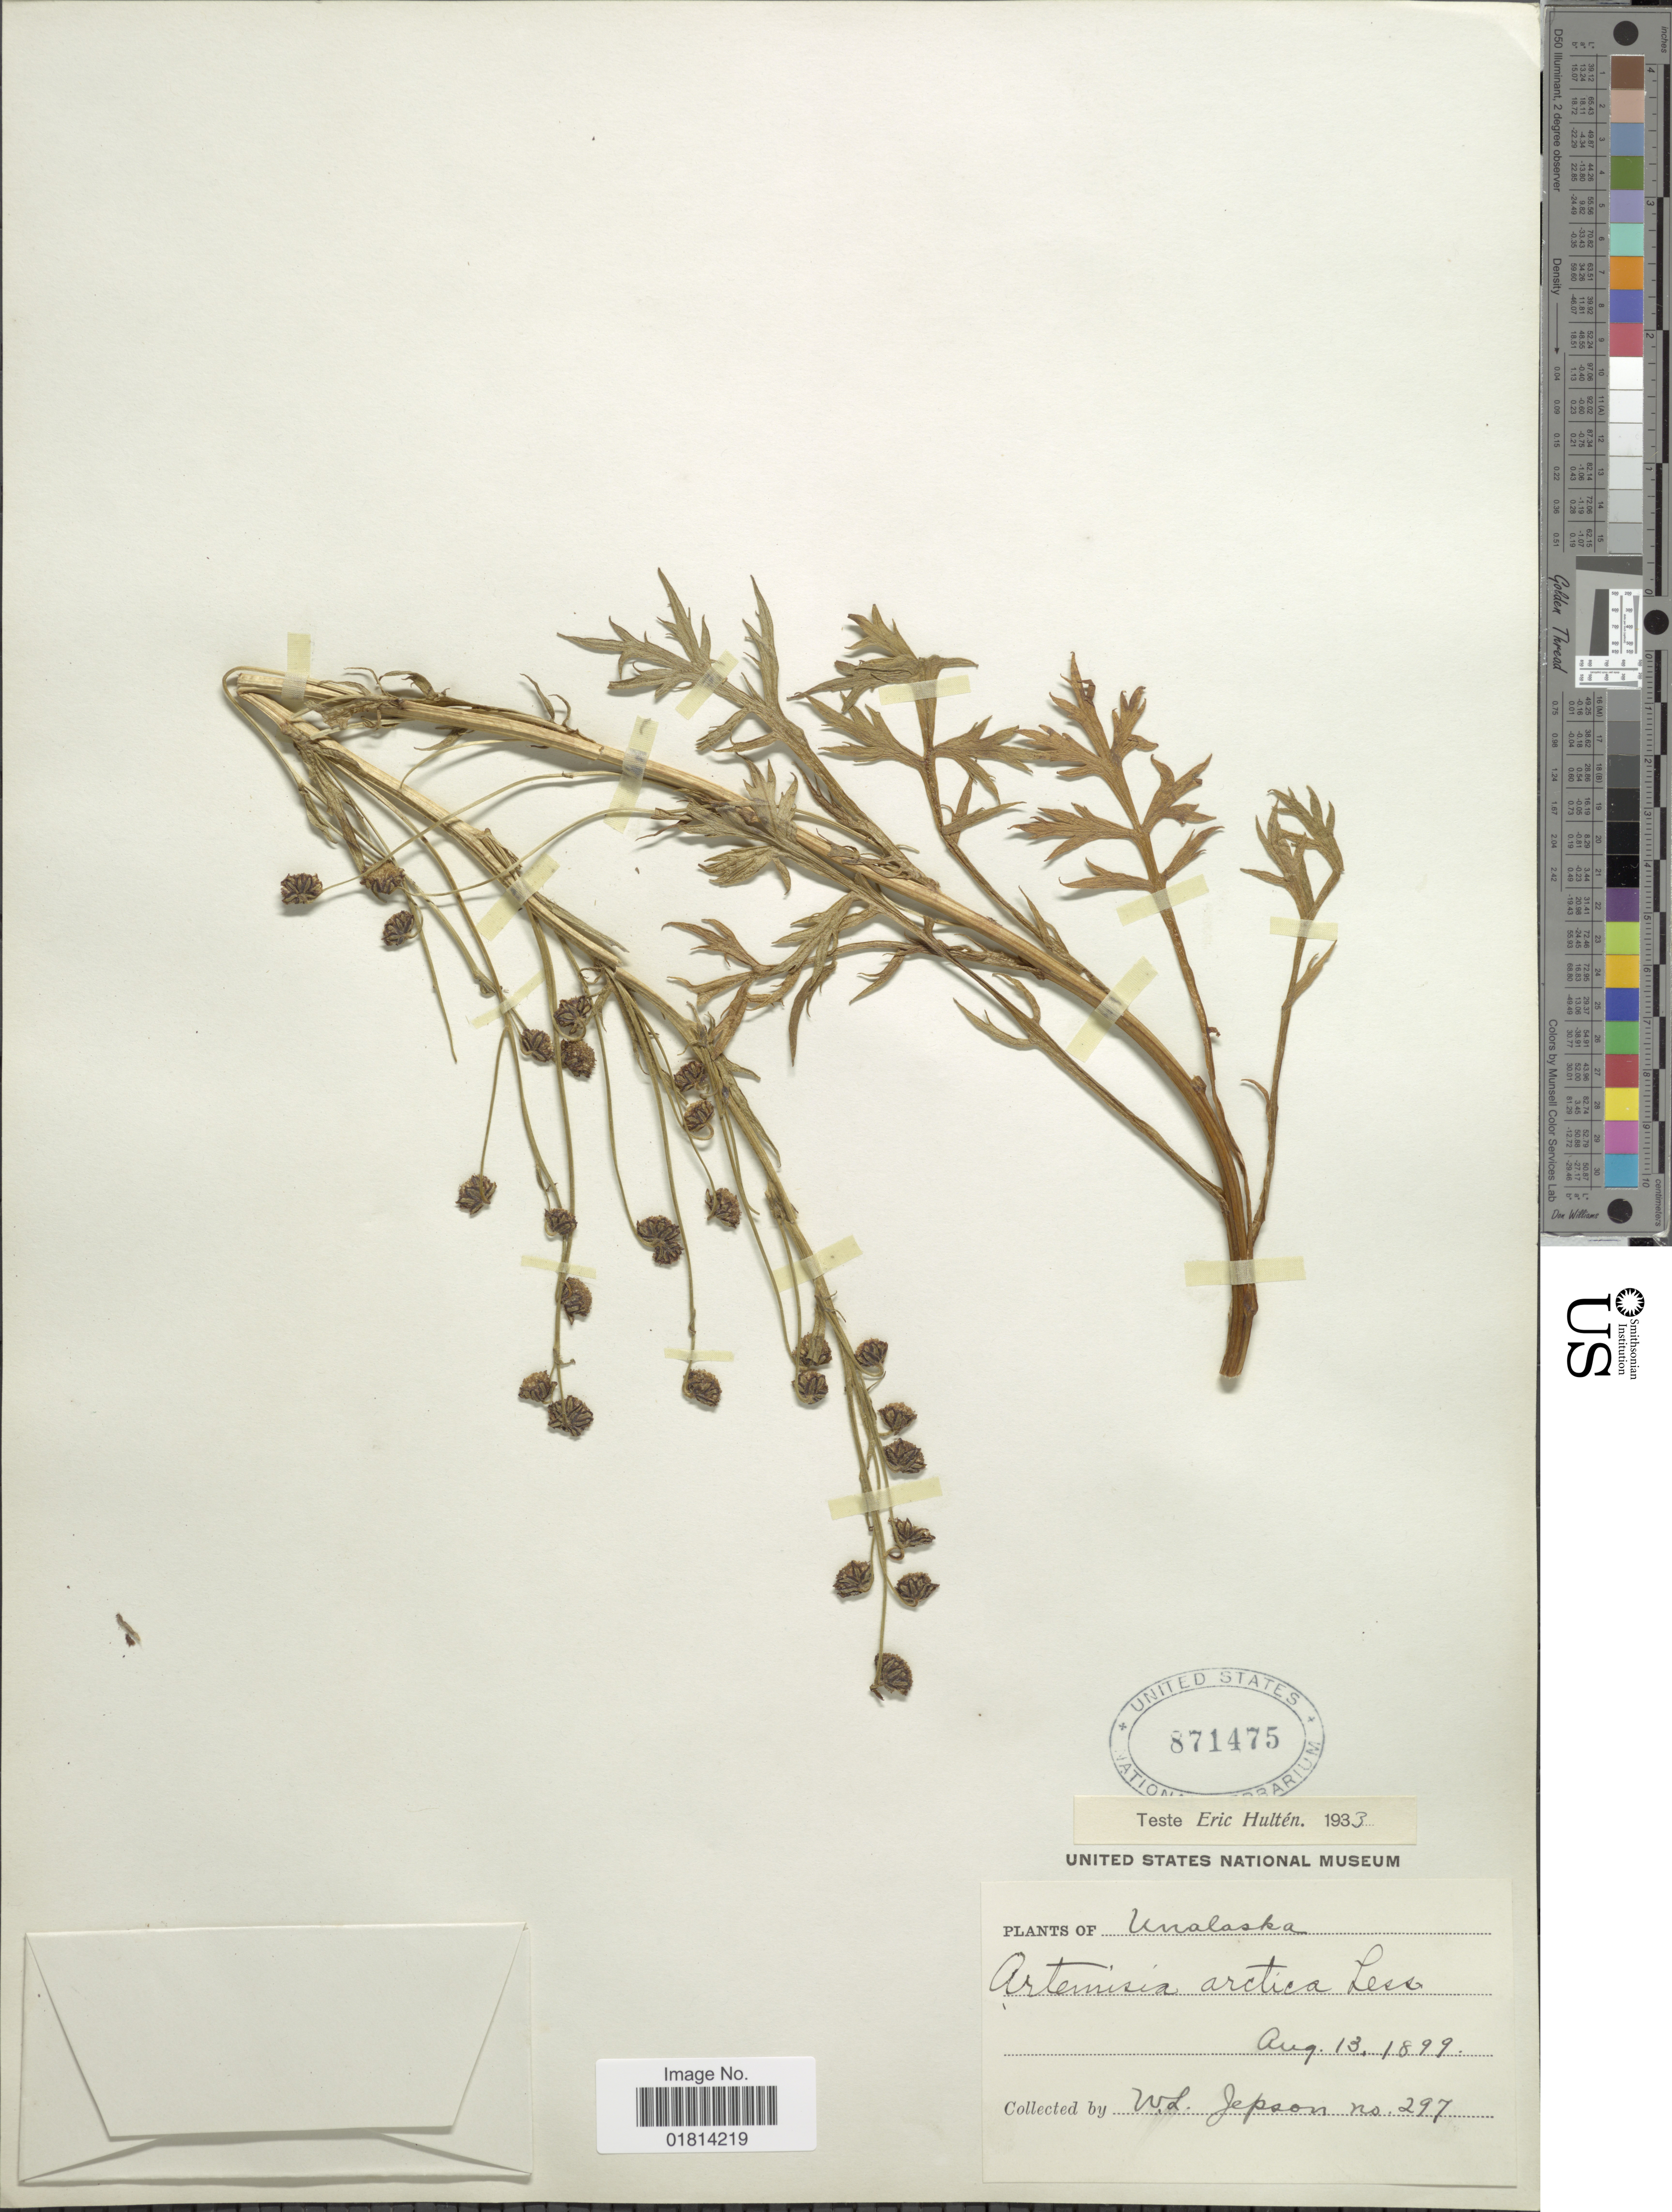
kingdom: Plantae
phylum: Tracheophyta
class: Magnoliopsida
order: Asterales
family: Asteraceae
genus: Artemisia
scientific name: Artemisia arctica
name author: Less.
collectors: W. L. Jepson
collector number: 297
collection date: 1899-08-13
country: United States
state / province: Alaska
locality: Unalaska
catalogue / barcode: US 871475